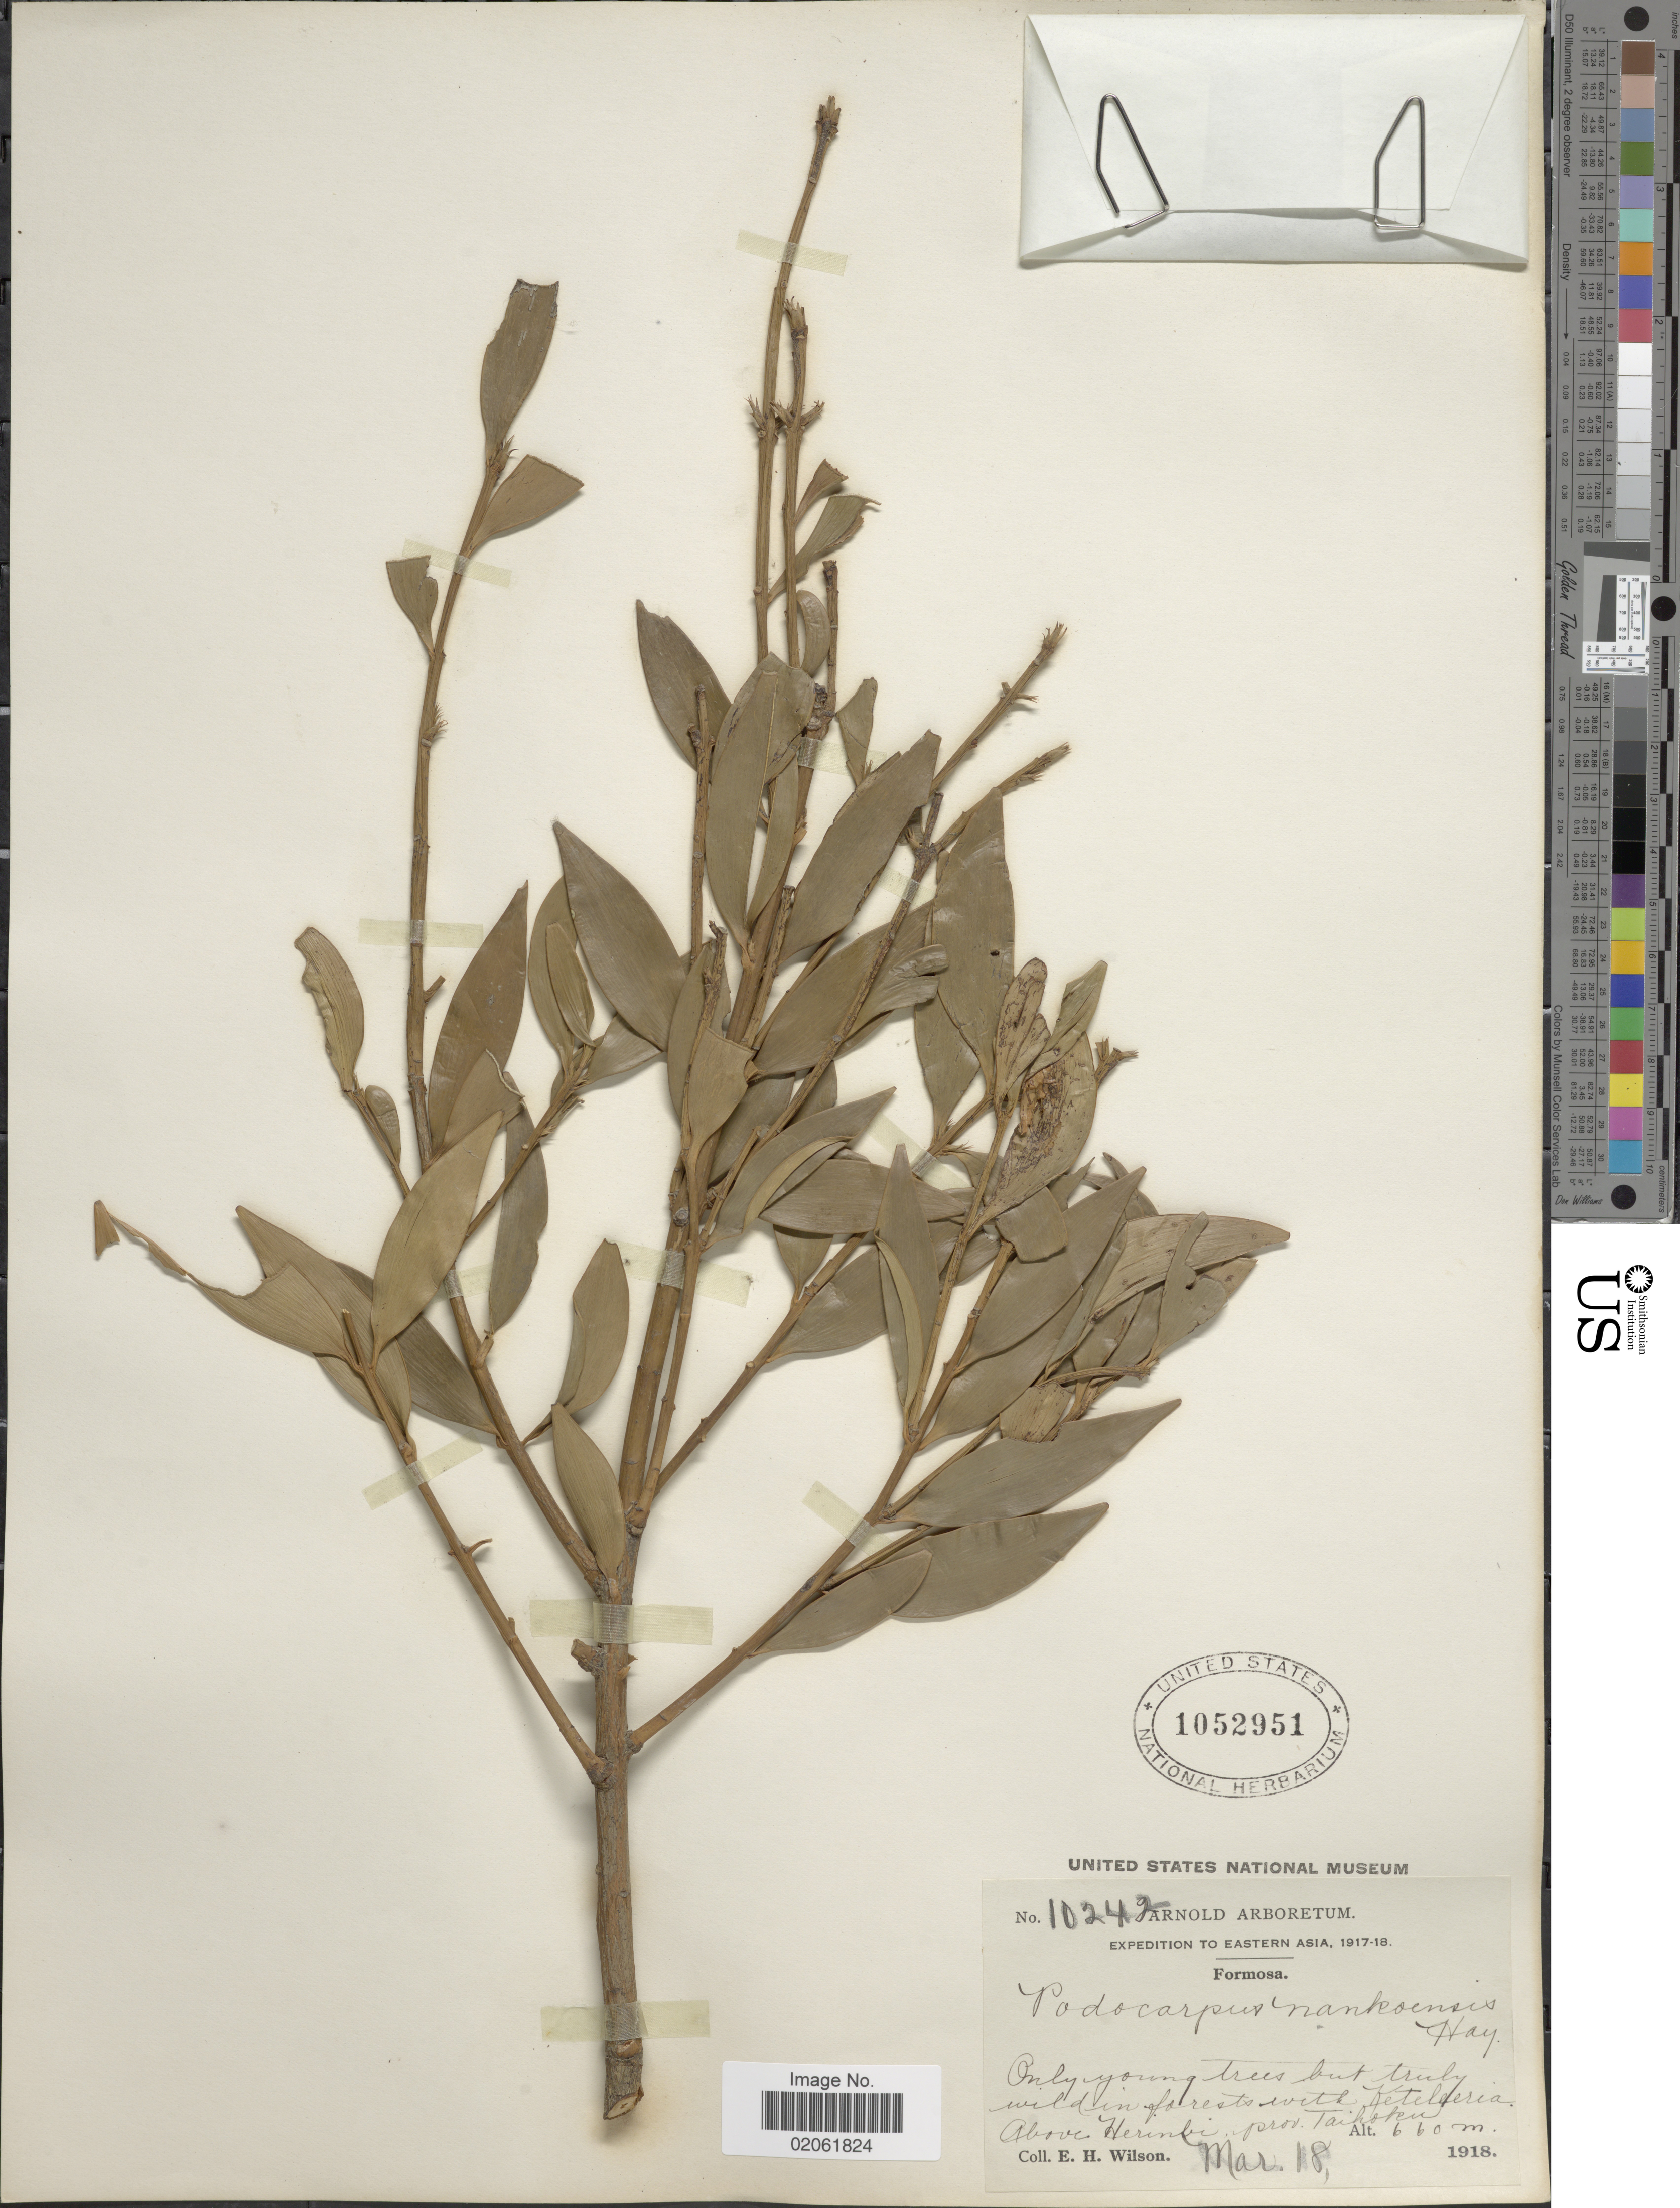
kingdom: Plantae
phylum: Tracheophyta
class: Pinopsida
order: Pinales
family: Podocarpaceae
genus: Podocarpus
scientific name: Podocarpus nagi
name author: (Thunb.) Pilg.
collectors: E. Wilson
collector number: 10242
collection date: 1918-03-18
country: Taiwan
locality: Formosa, Eastern Asia. Above Herinbi, Prov. Taihoku.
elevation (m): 660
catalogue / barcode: US 1052951